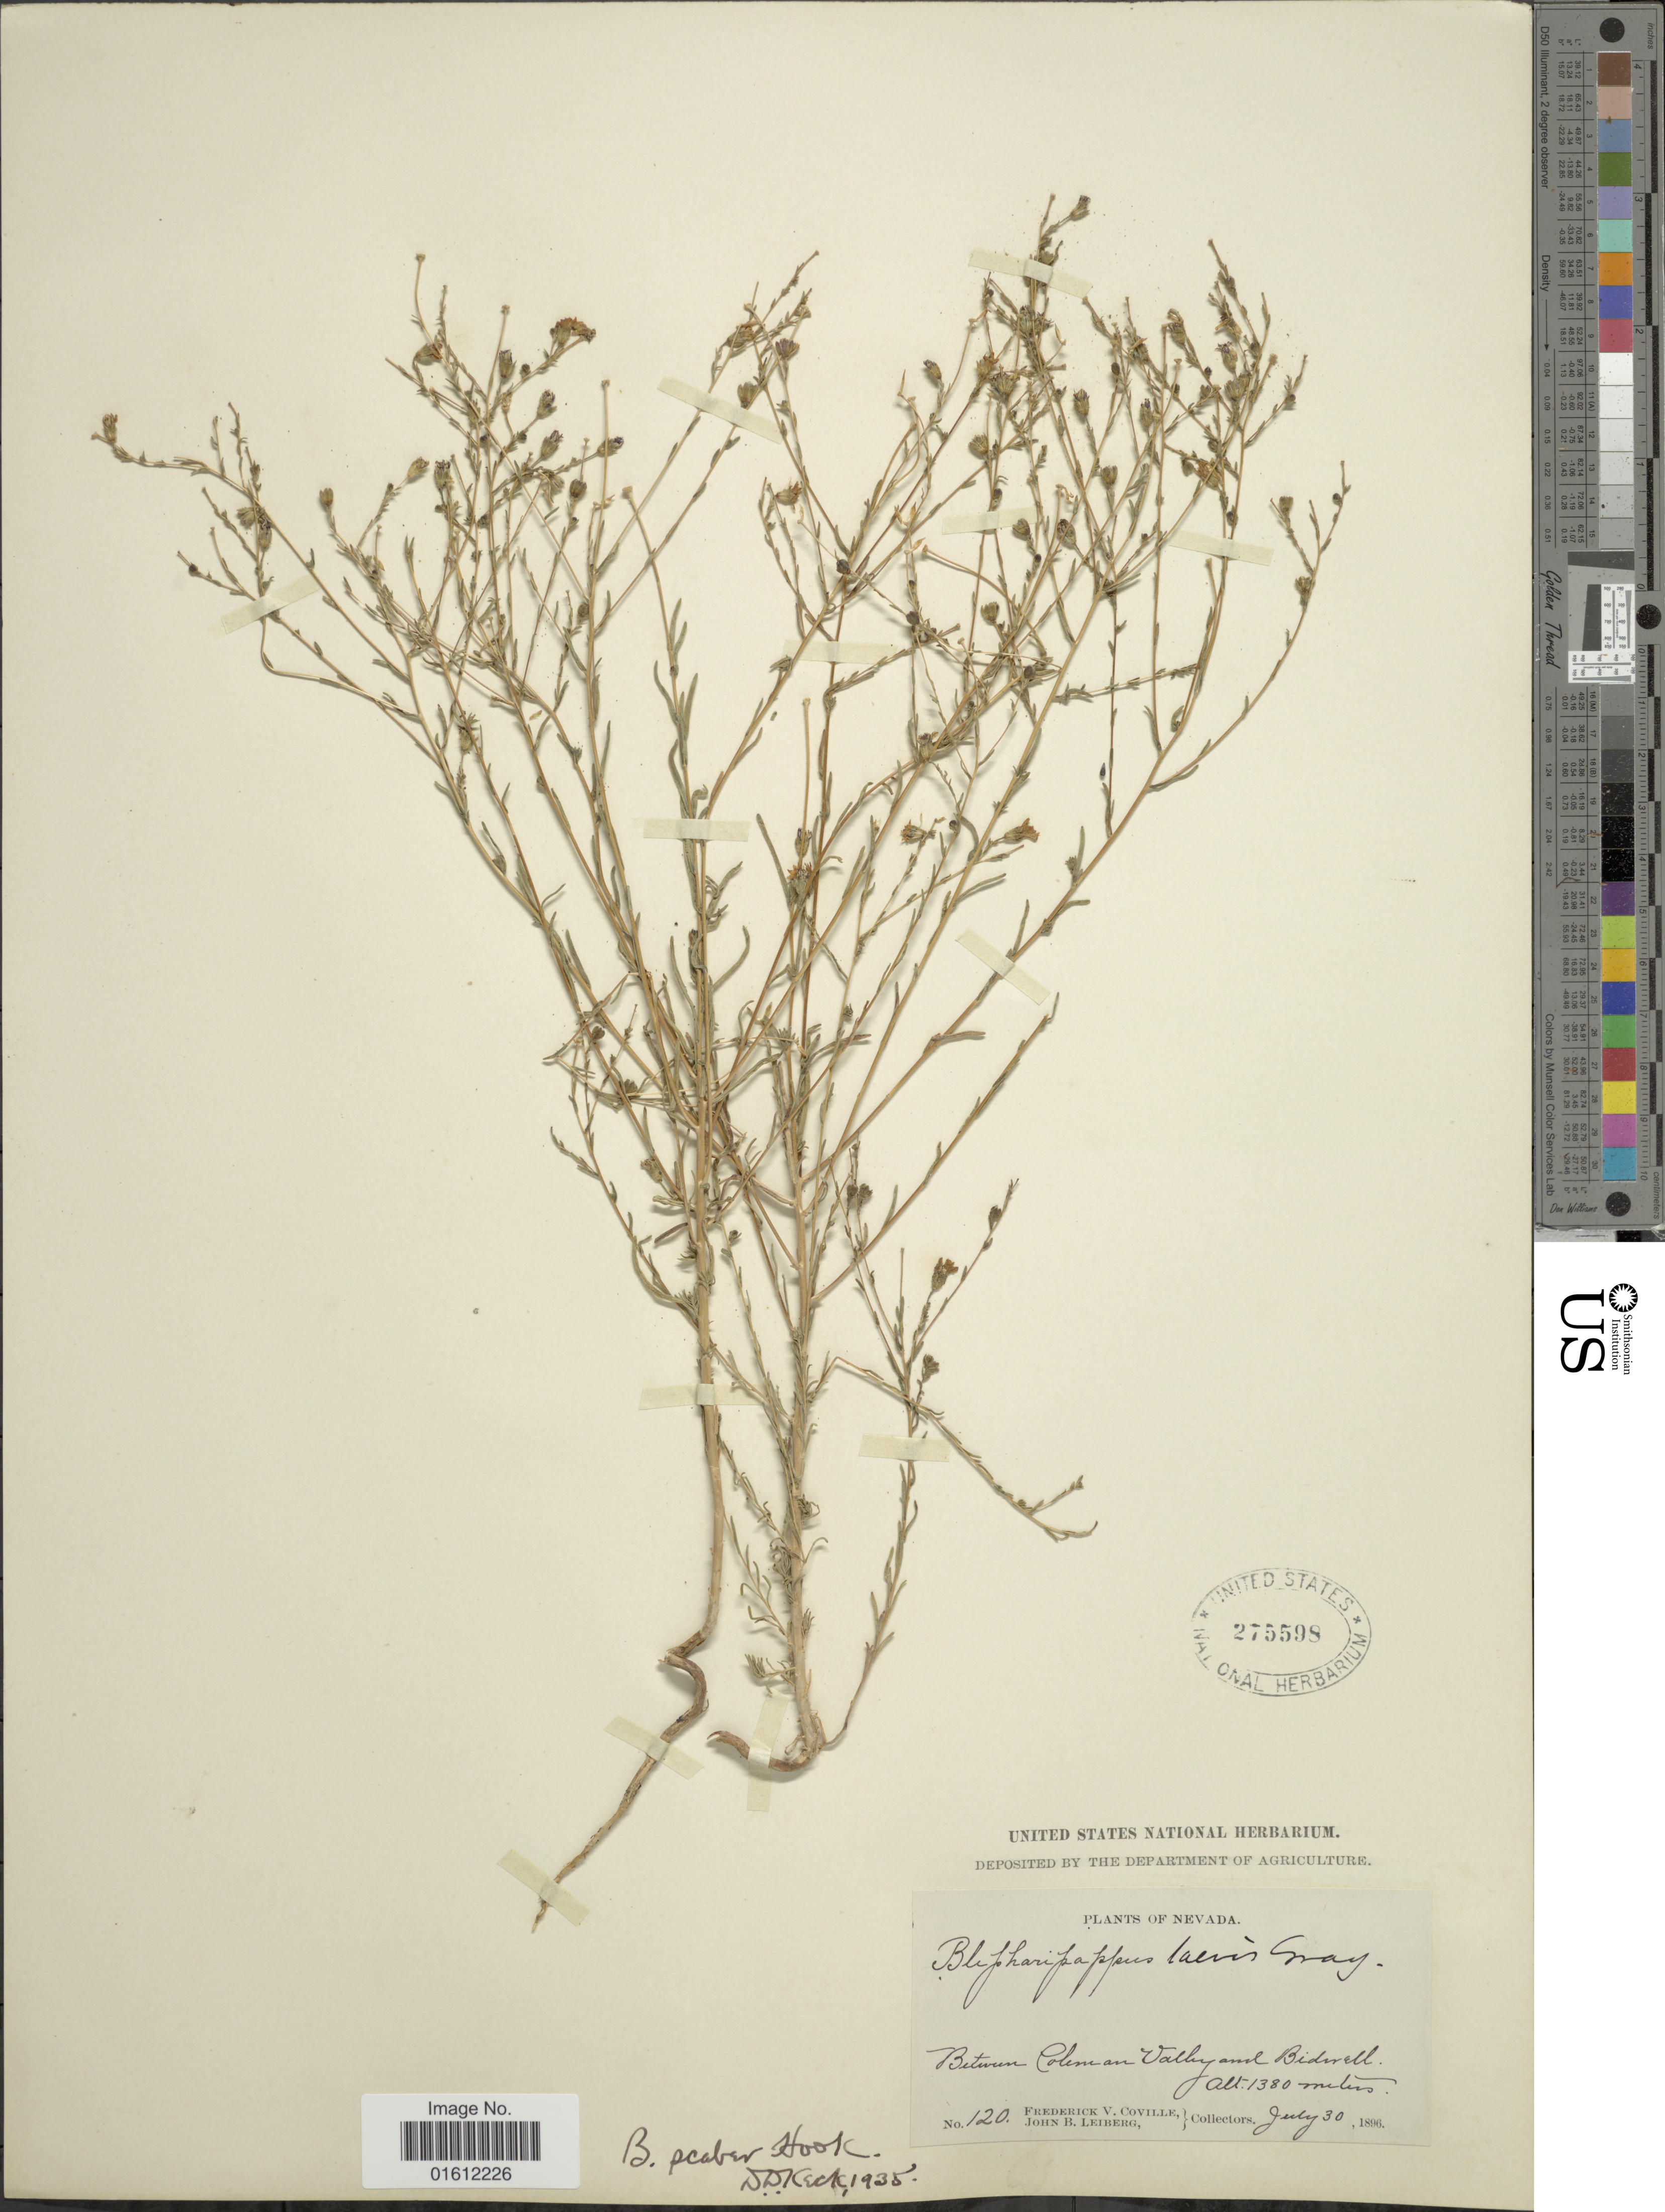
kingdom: Plantae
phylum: Tracheophyta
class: Magnoliopsida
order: Asterales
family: Asteraceae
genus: Blepharipappus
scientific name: Blepharipappus laevis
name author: (A. Gray) A. Gray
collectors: F. V. Coville & J. B. Leiberg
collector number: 120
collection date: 1896-07-30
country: United States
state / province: Nevada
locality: Between Coleman Valley and Bidwell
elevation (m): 1380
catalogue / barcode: US 275598